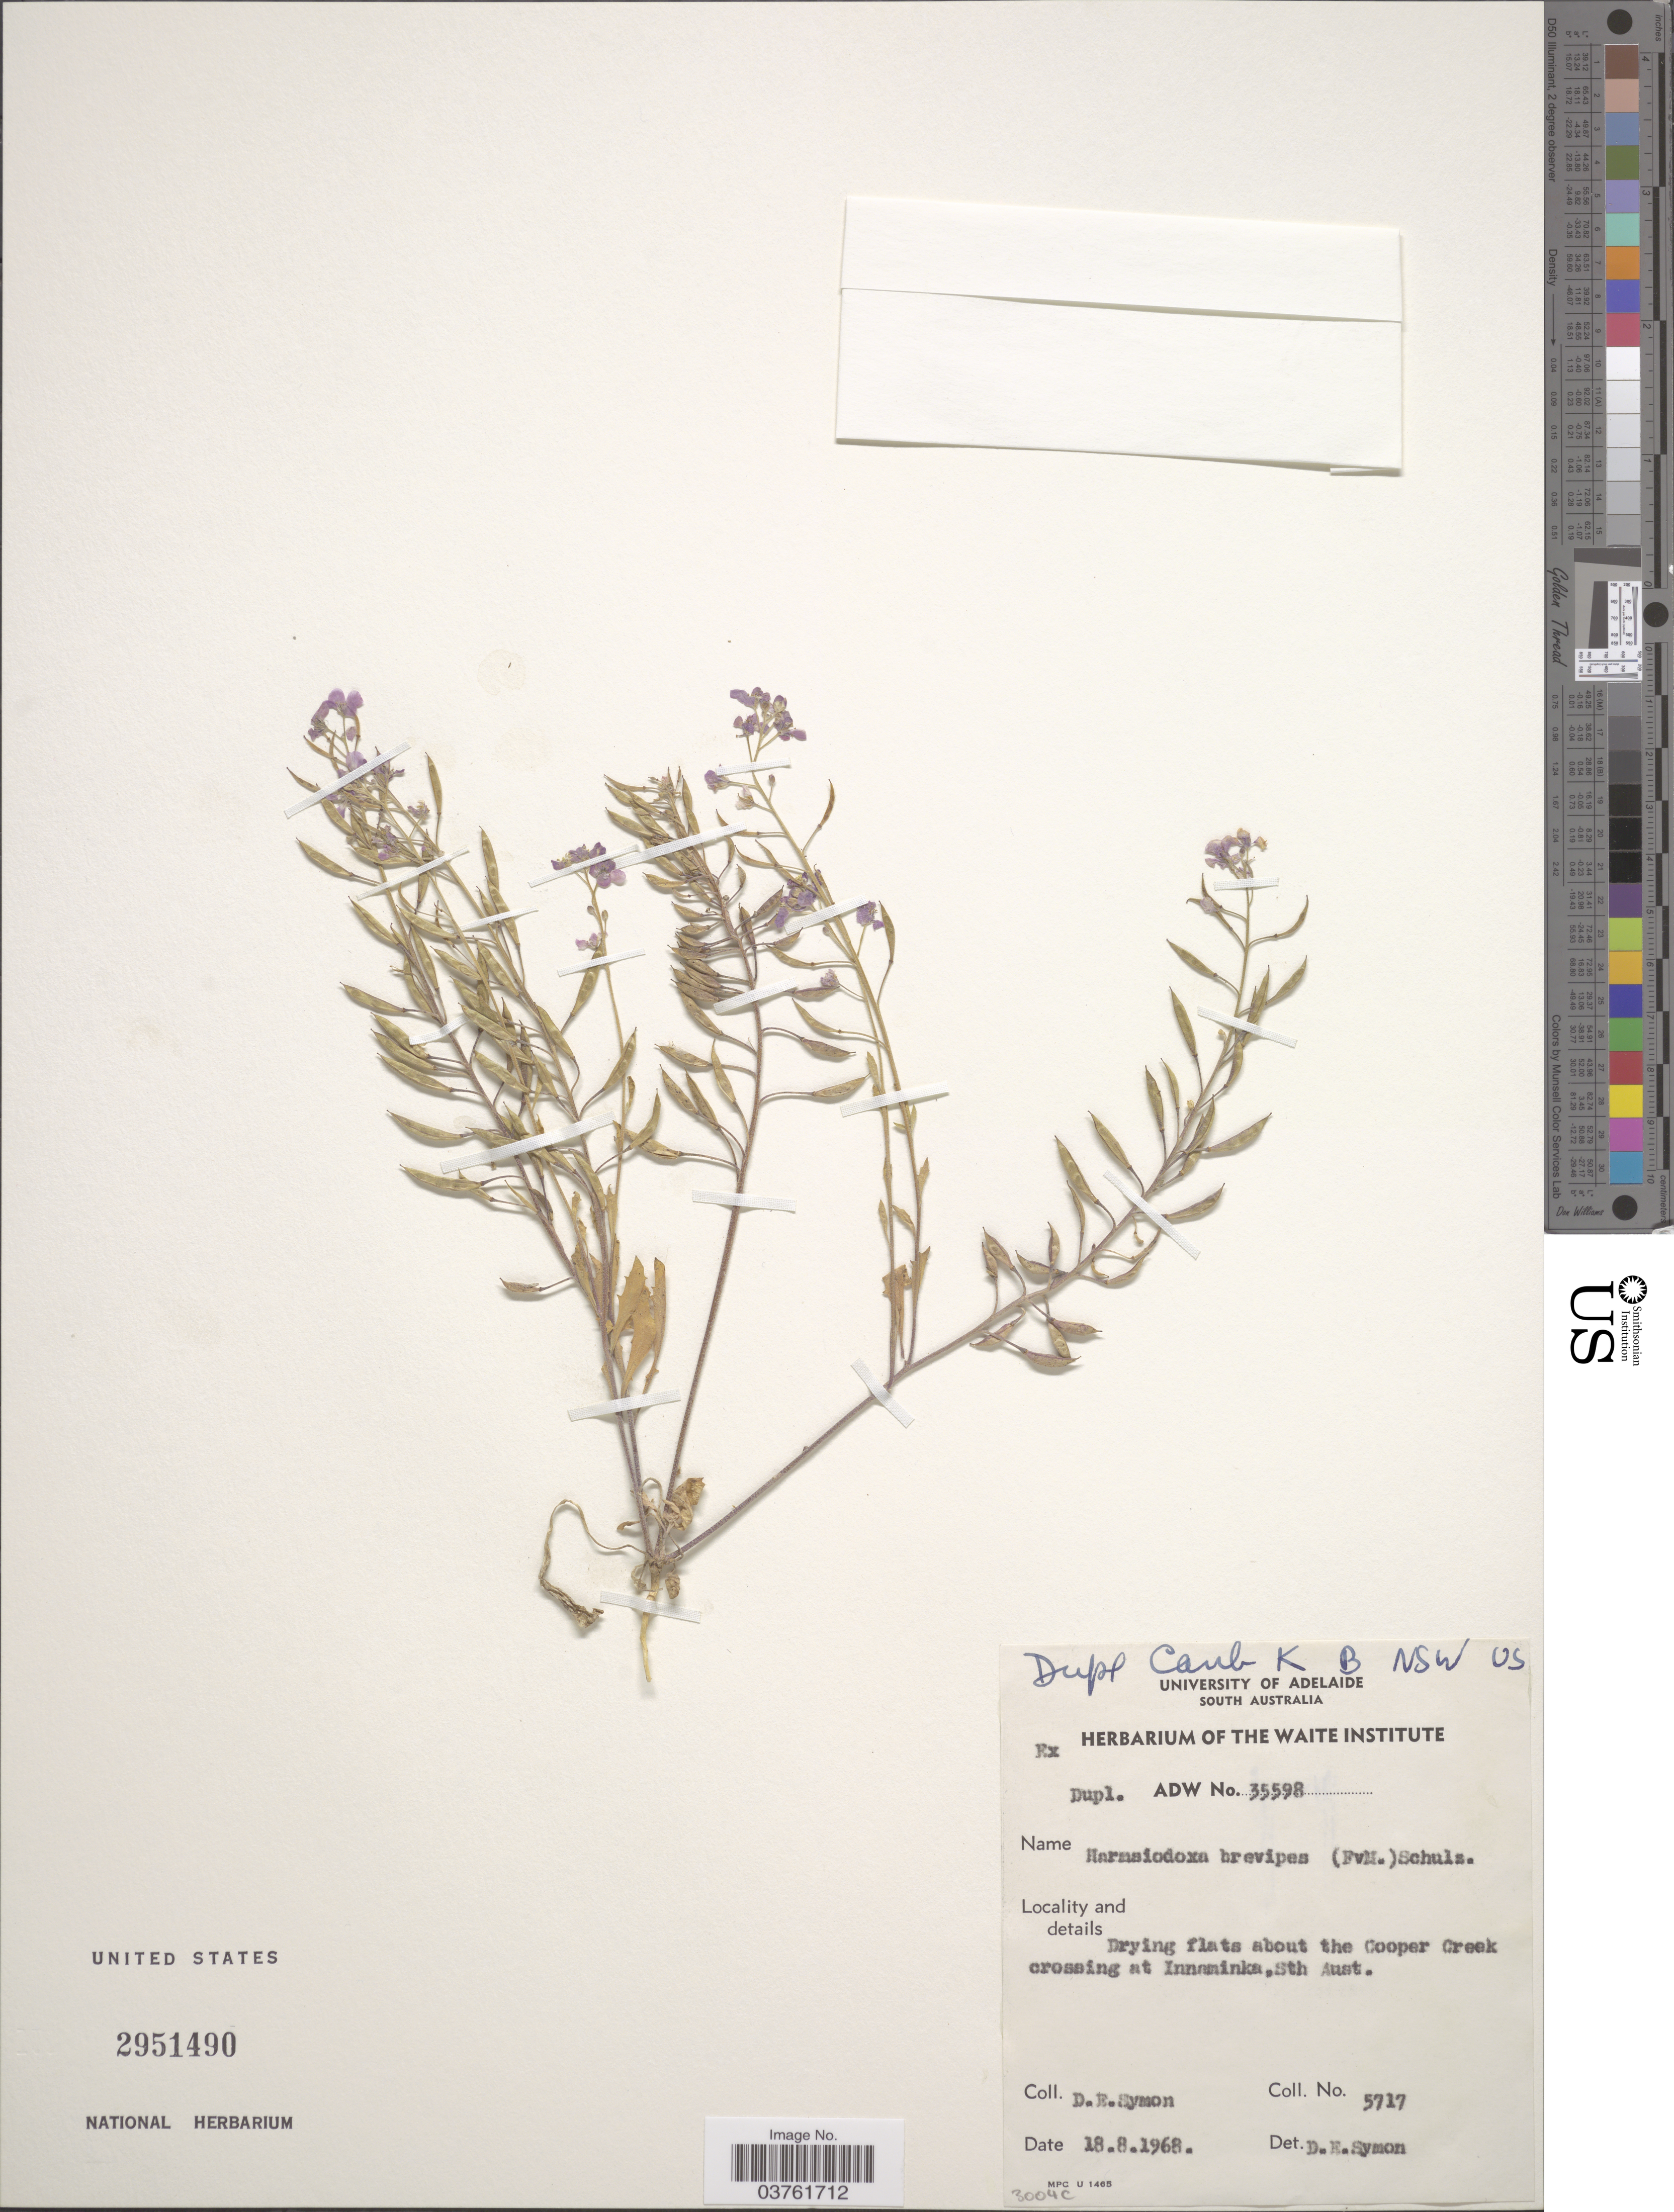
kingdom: Plantae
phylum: Tracheophyta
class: Magnoliopsida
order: Brassicales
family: Brassicaceae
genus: Harmsiodoxa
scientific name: Harmsiodoxa brevipes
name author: (O.F. Müll.) O.E. Schulz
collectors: D. Symon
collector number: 5717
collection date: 1968-08-18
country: Australia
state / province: South Australia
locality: Drying flats about the Cooper Creek crossing at Innaminka.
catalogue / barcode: US 2951490